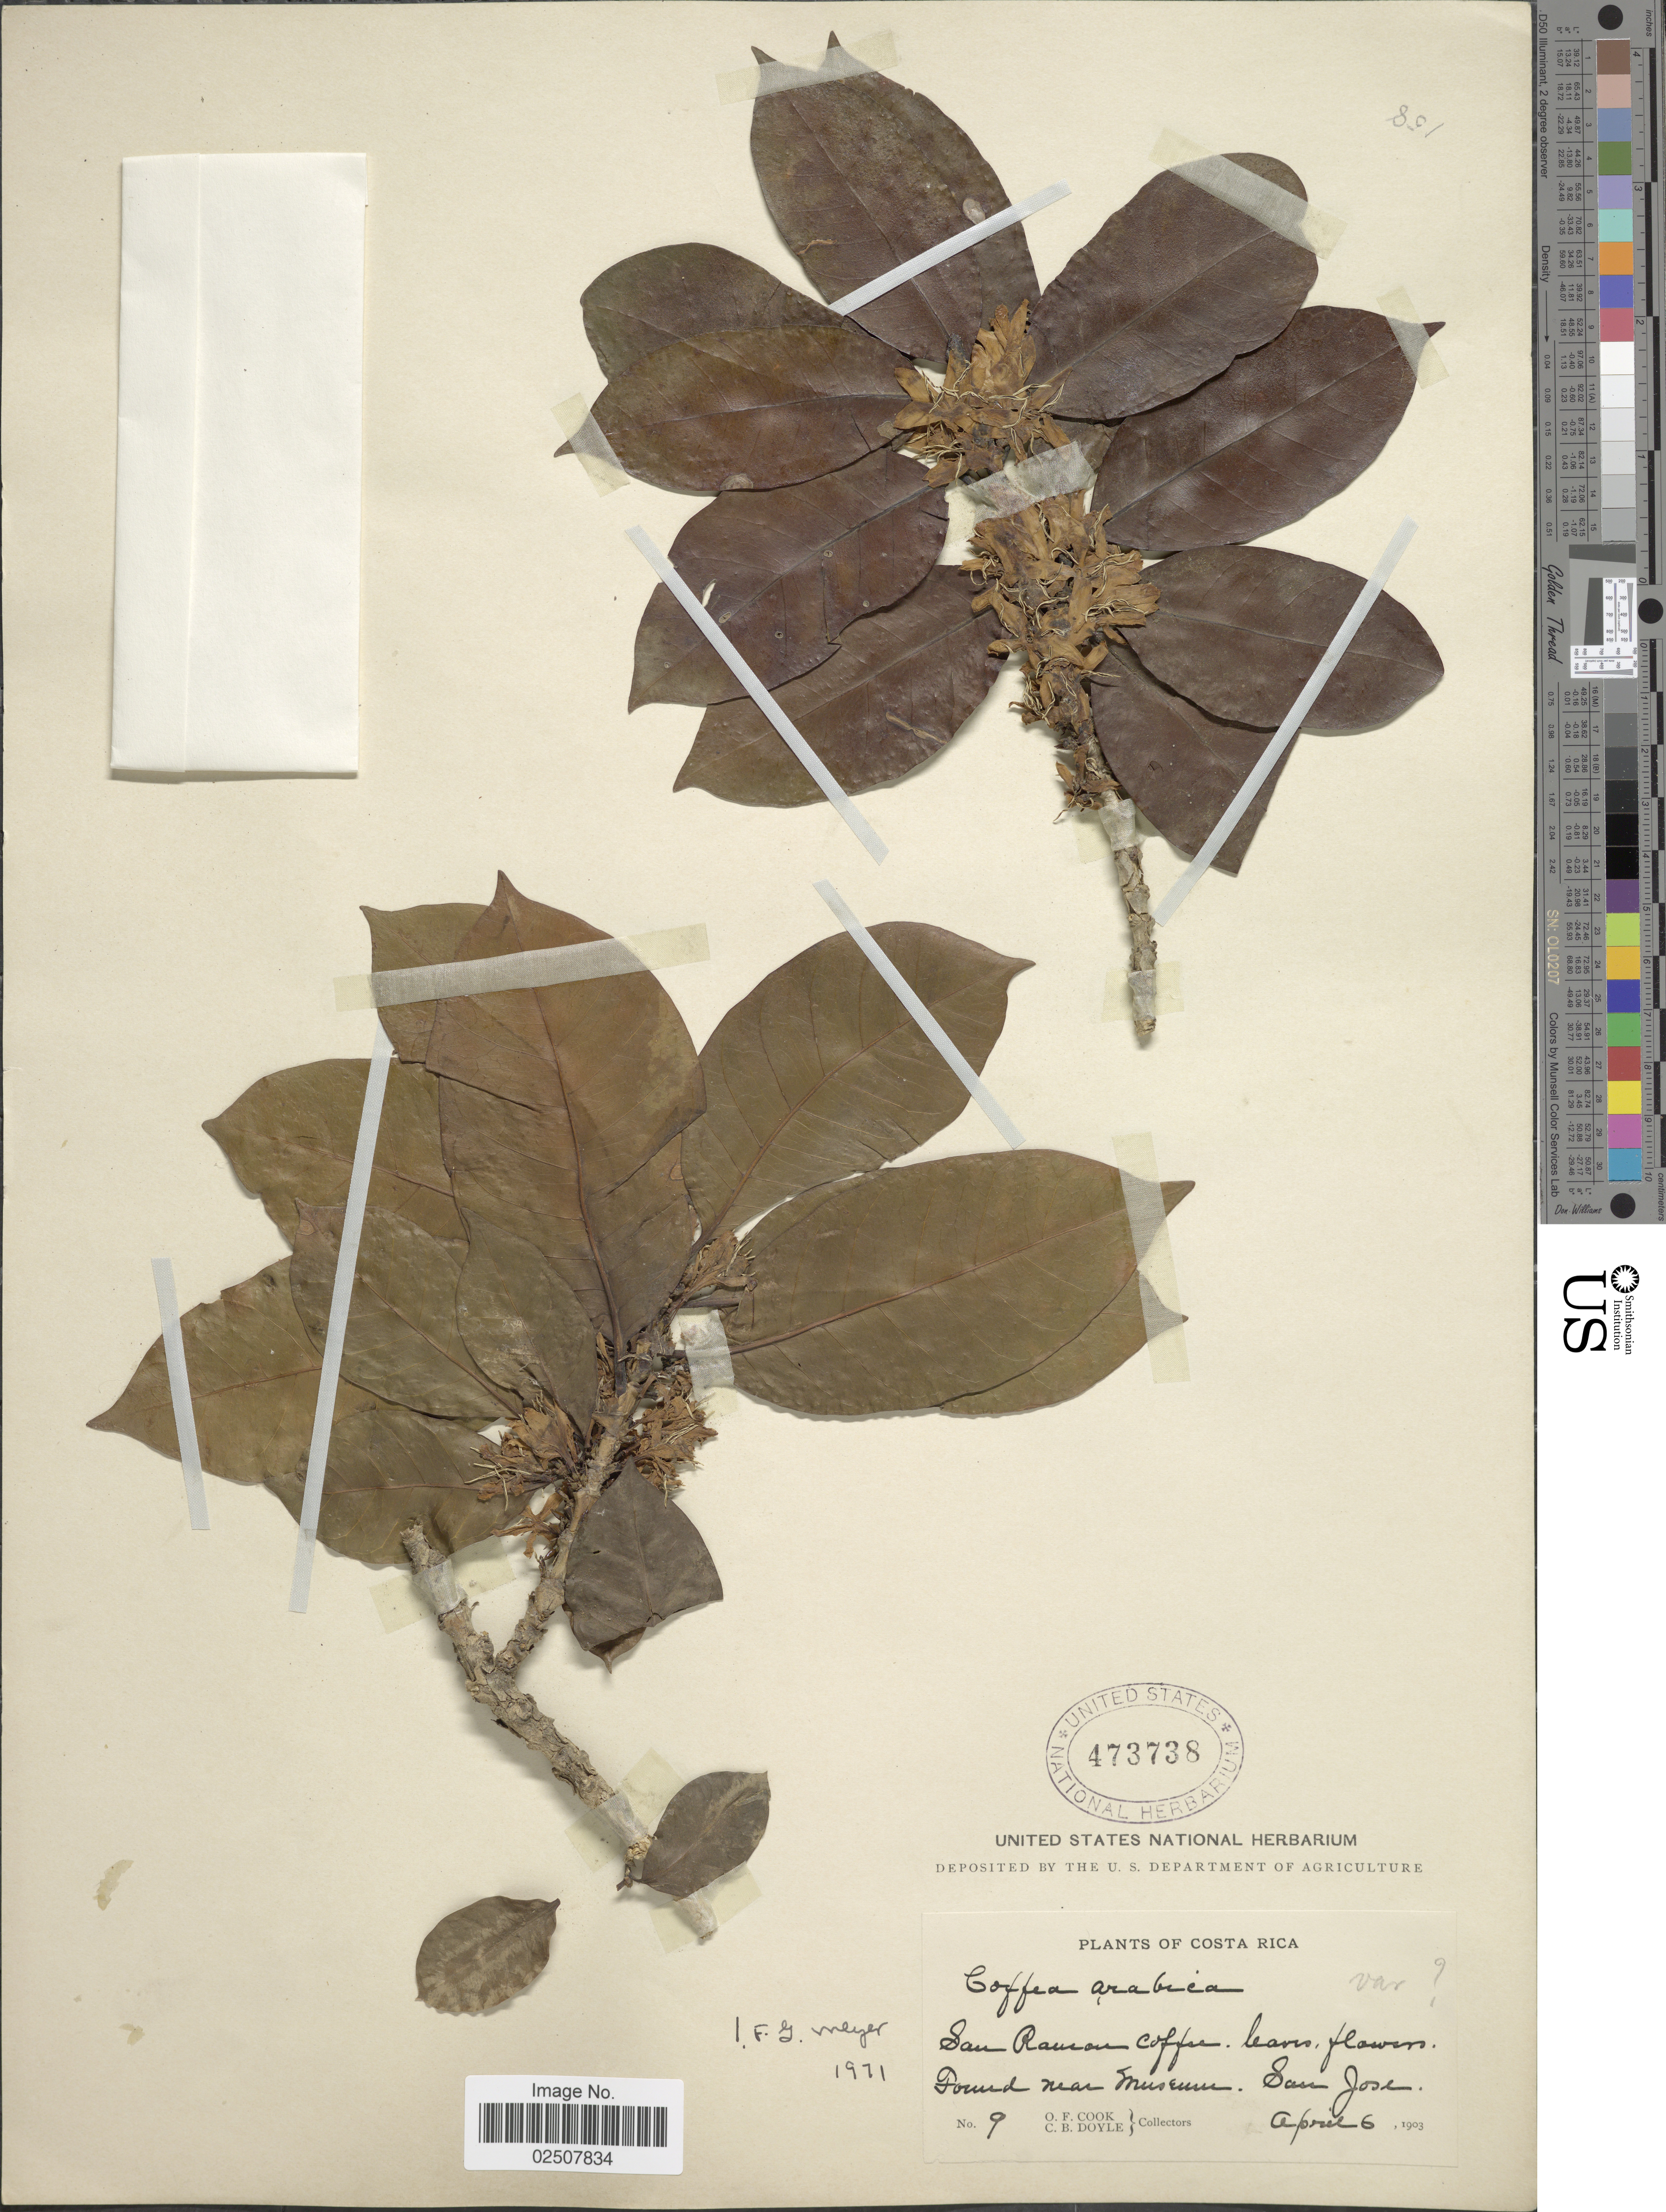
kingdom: Plantae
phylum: Tracheophyta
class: Magnoliopsida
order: Gentianales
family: Rubiaceae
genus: Coffea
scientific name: Coffea arabica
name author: L.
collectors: O. F. Cook & C. Doyle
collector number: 9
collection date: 1903-04-06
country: Costa Rica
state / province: San José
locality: San Ramon Coffee, Found near Museum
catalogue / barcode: US 473738